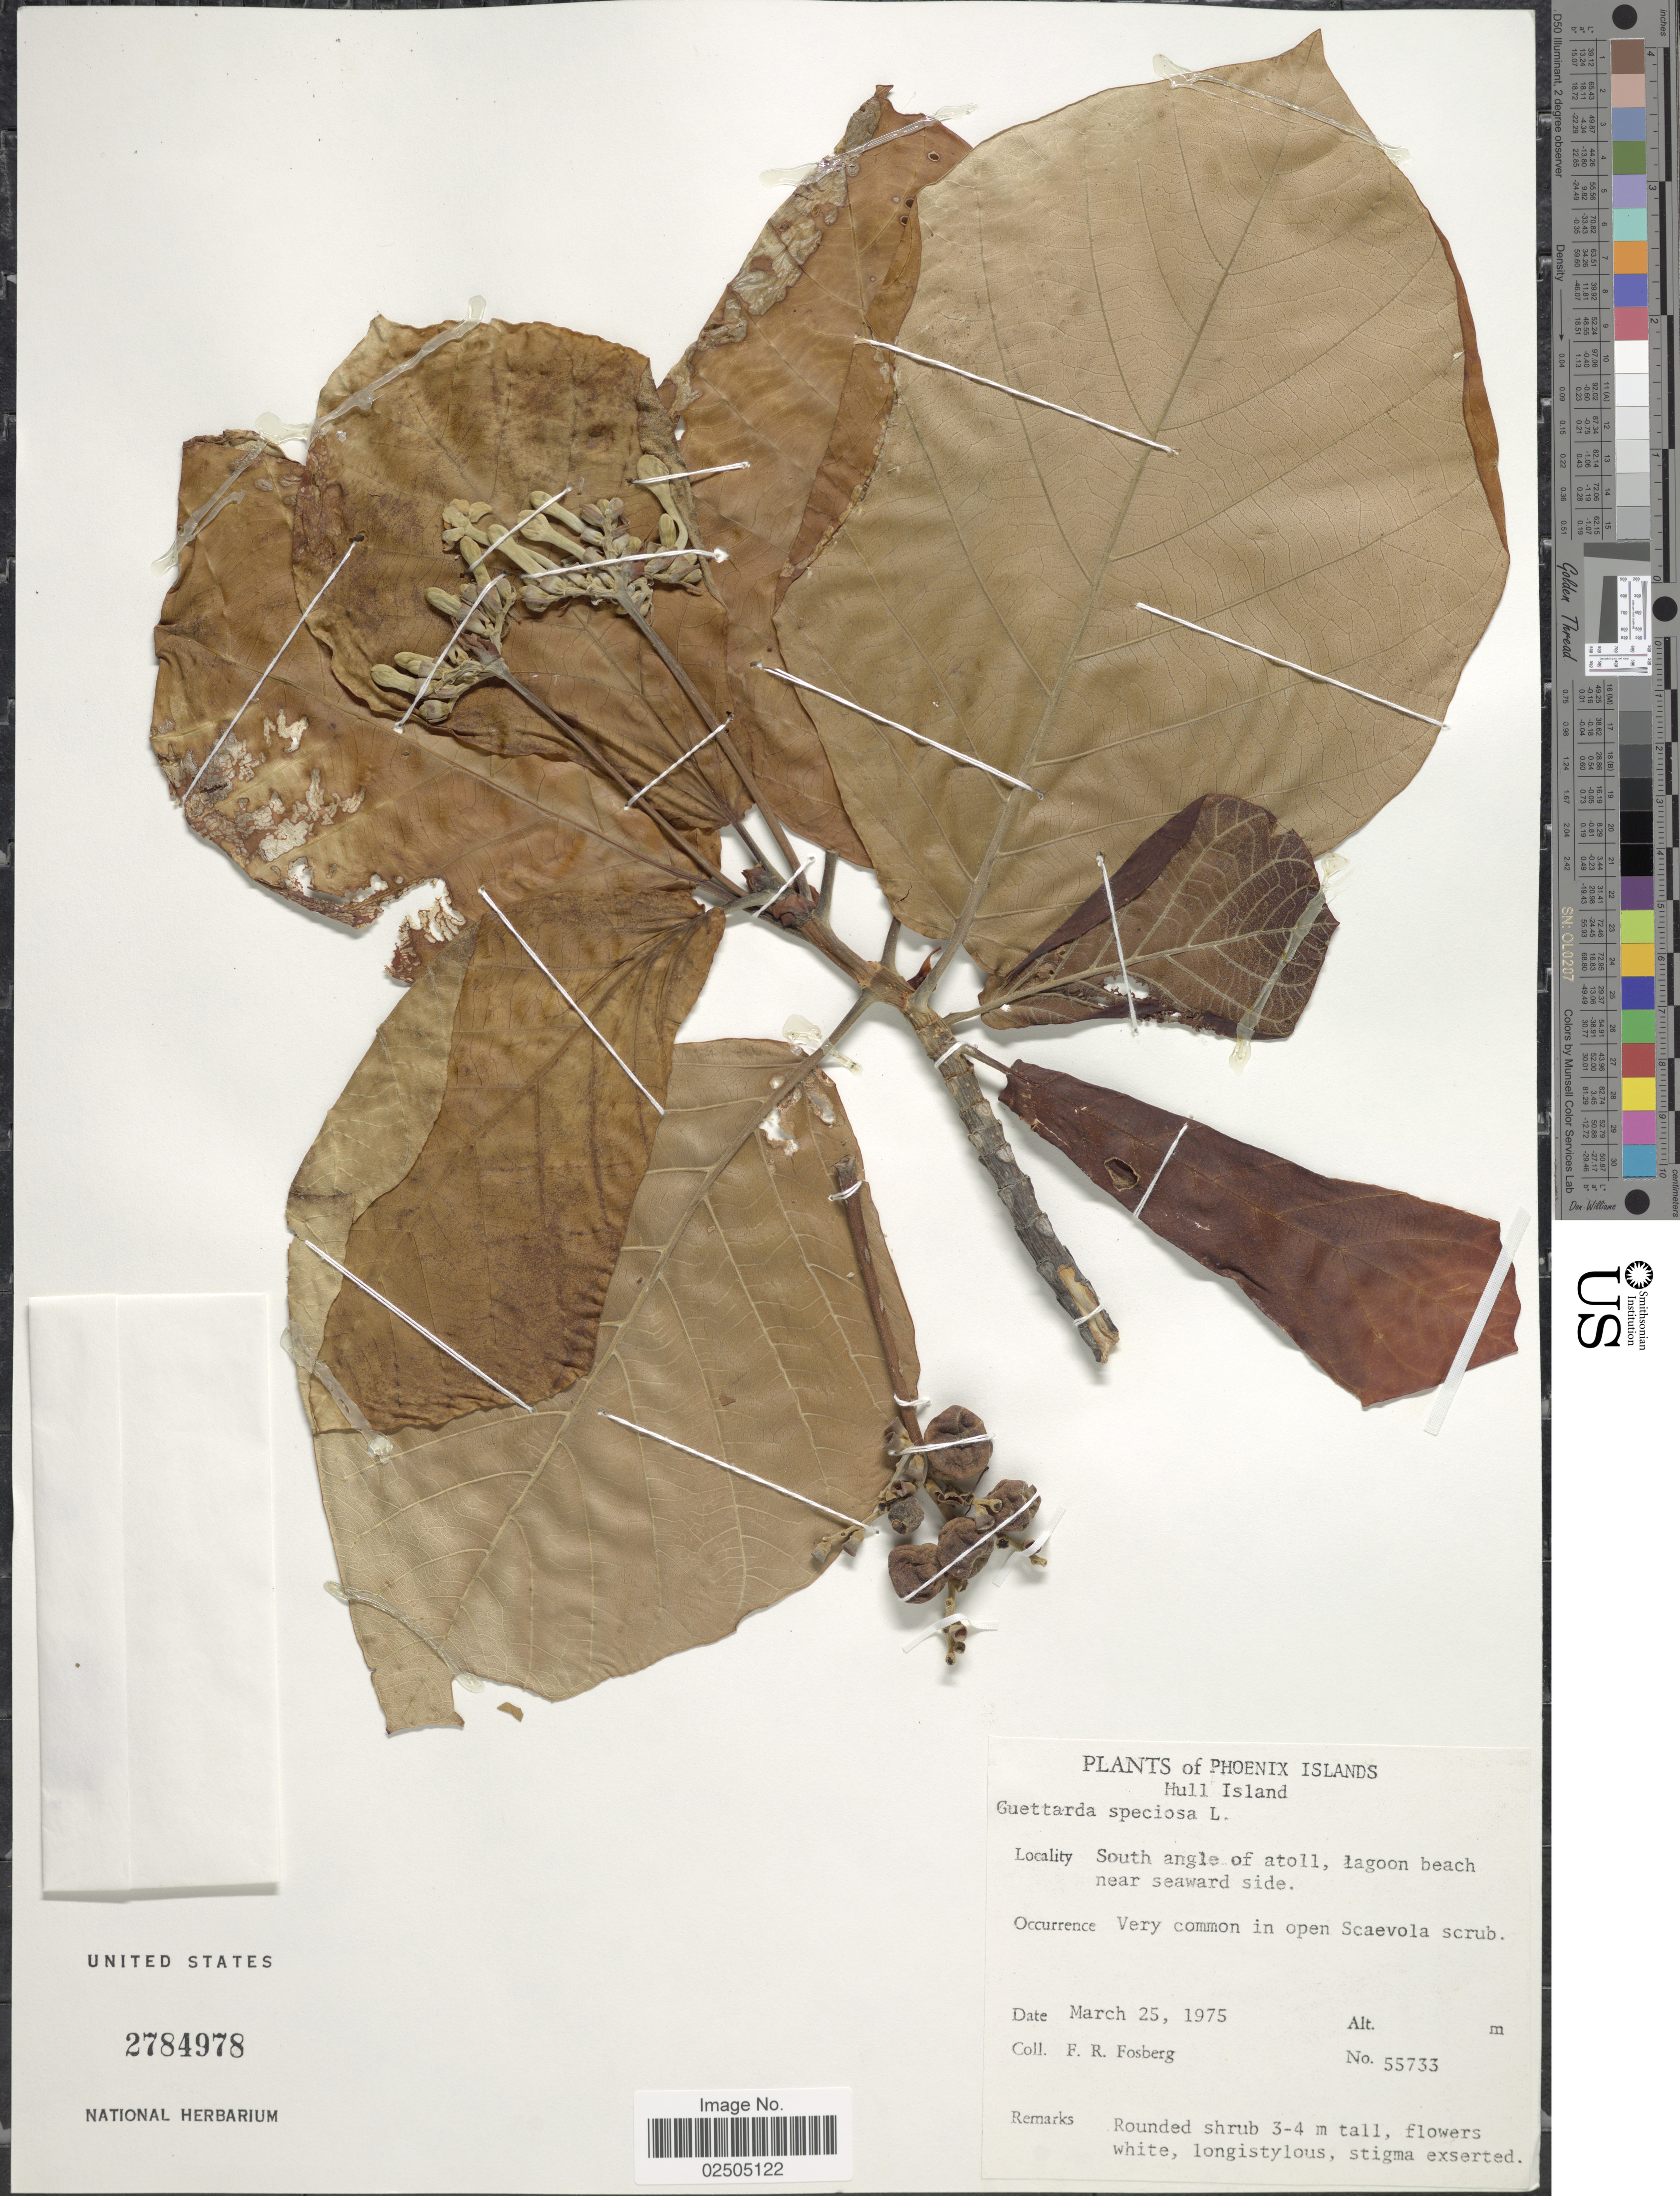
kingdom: Plantae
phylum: Tracheophyta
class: Magnoliopsida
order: Gentianales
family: Rubiaceae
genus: Guettarda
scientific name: Guettarda speciosa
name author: L.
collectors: F. R. Fosberg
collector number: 55733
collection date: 1975-03-25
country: Kiribati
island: Orona [Hull] Atoll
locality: Phoenix Islands, Hull Island, South angle of atoll, lagoon beach near seaward side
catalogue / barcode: US 2784978